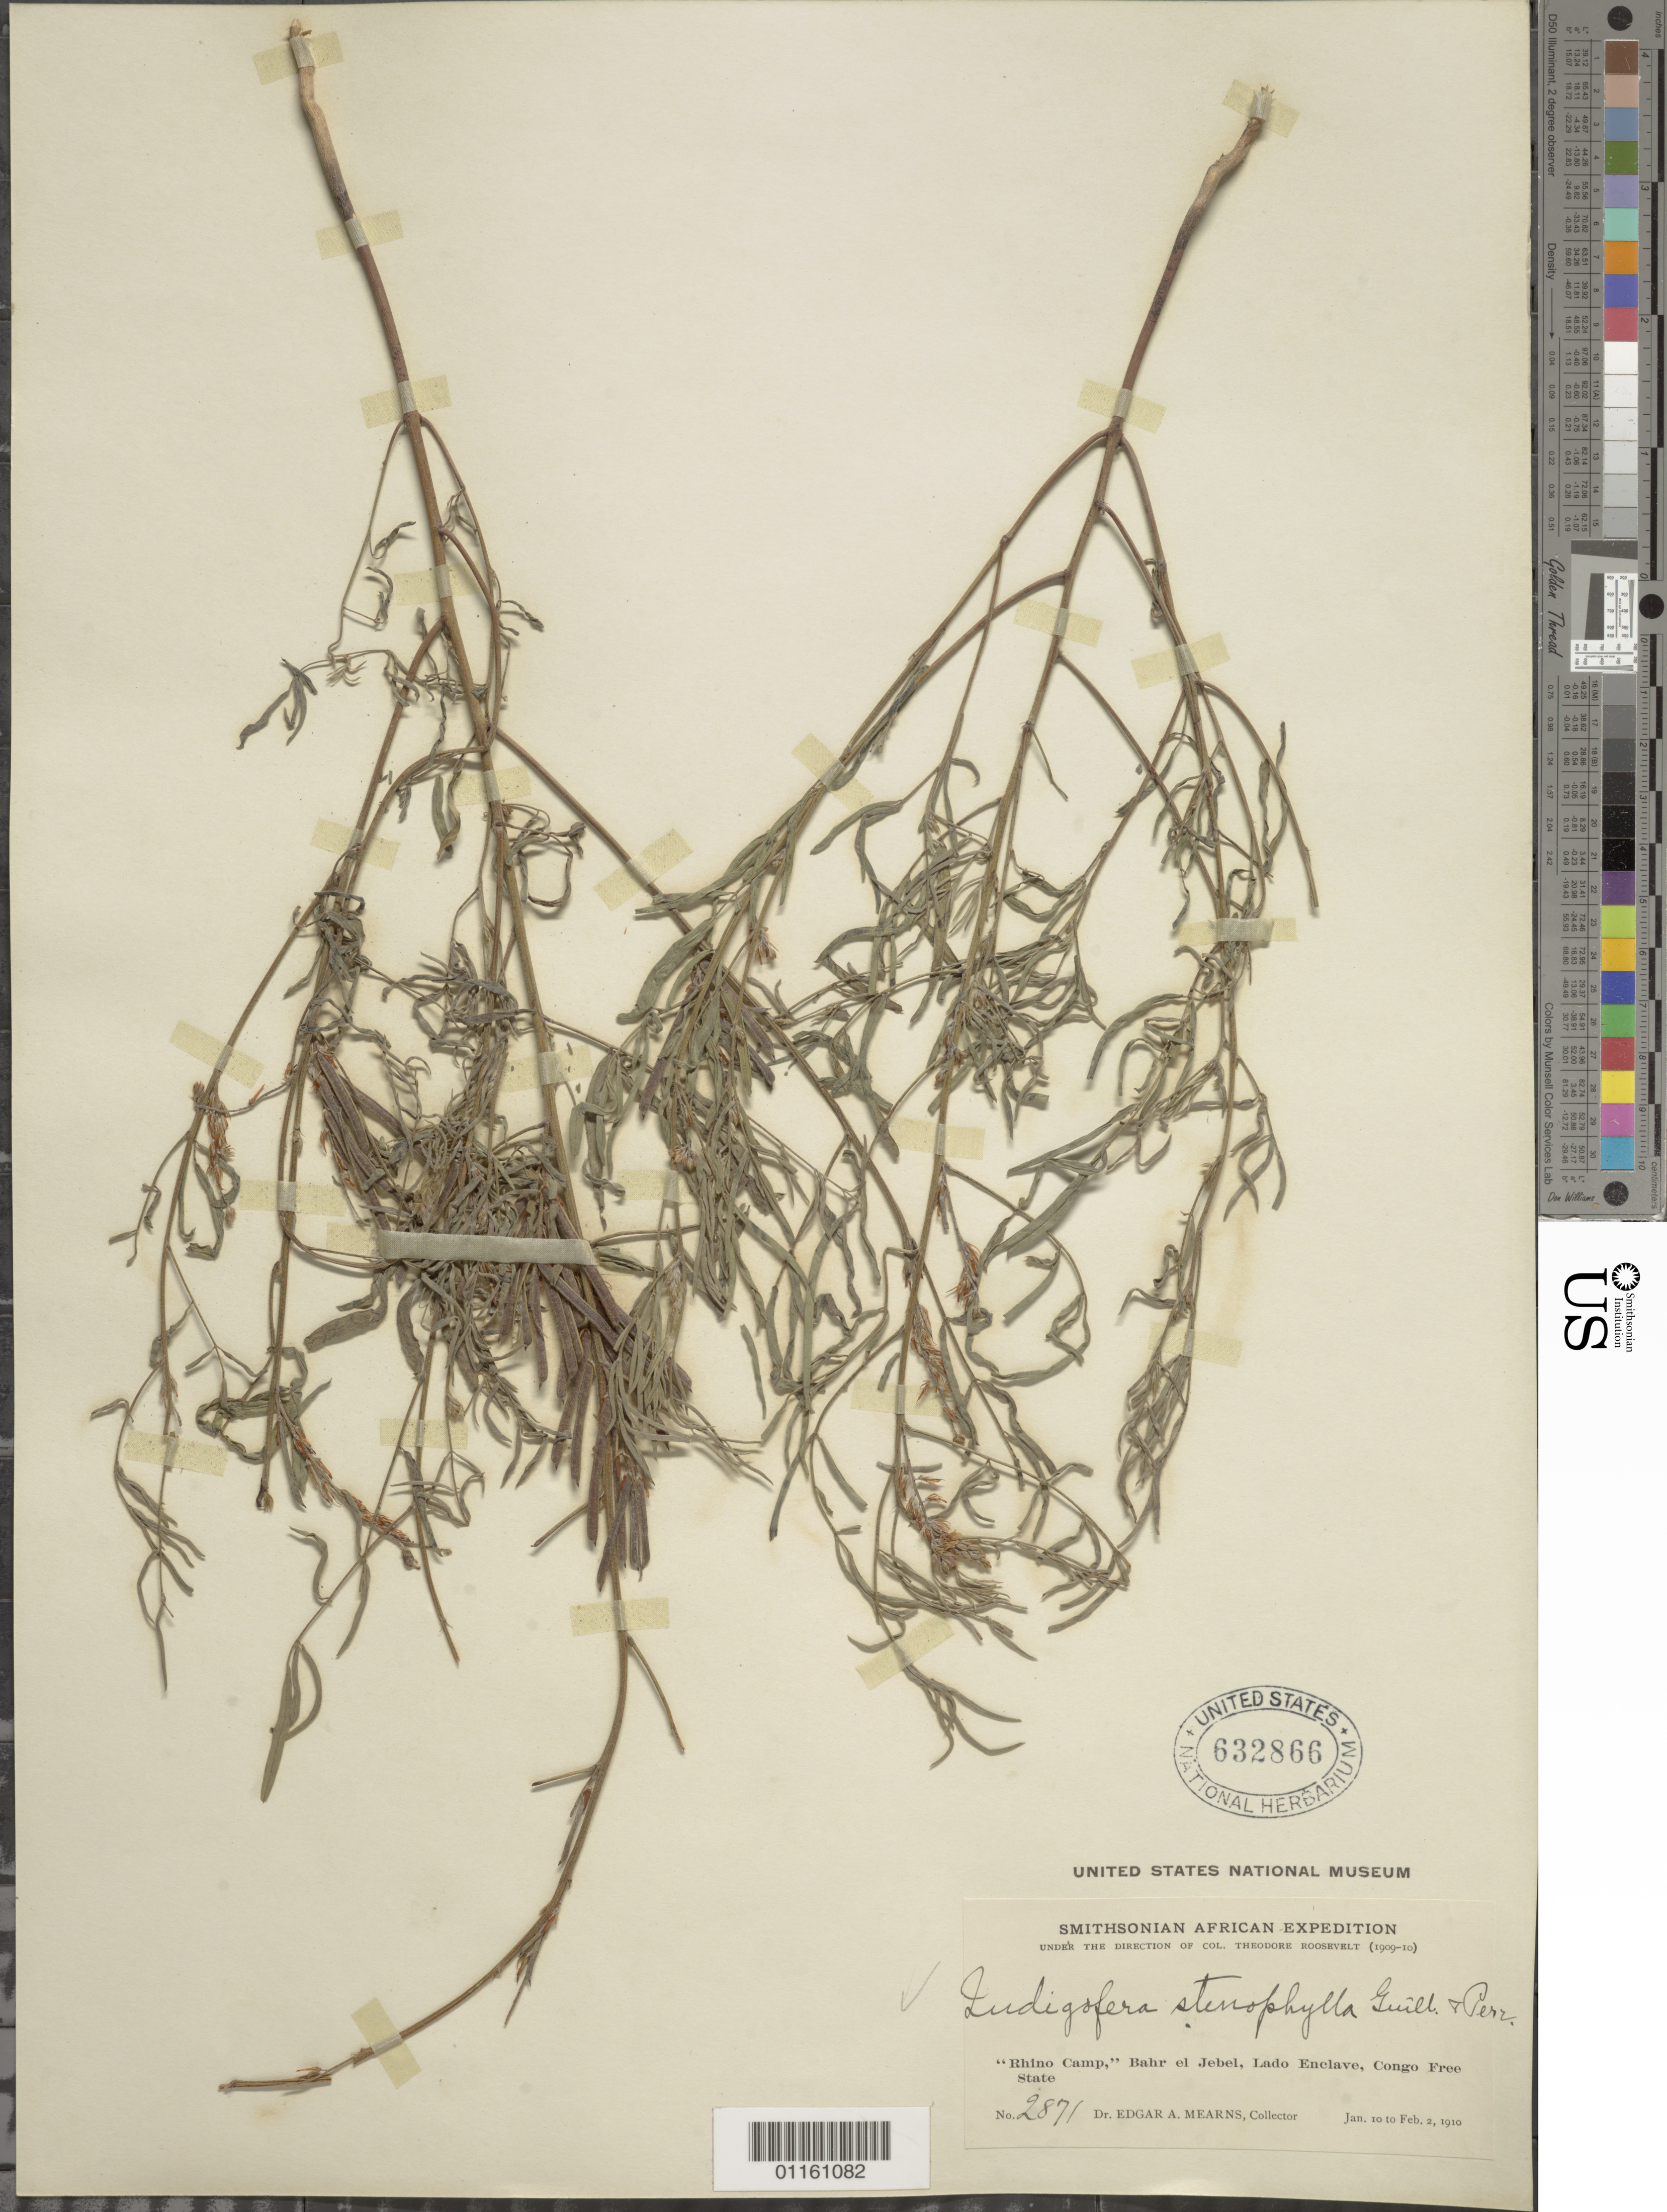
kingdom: Plantae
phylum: Tracheophyta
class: Magnoliopsida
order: Fabales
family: Fabaceae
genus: Indigofera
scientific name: Indigofera stenophylla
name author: Guill. & Perr.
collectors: E. A. Mearns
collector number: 2871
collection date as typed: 10 Jan - 2 Feb 1910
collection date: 1910-01-10/1910-02-02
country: South Sudan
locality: "Rhino Camp", Bahr el Jebel, Lado Enclave.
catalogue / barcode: US 632866